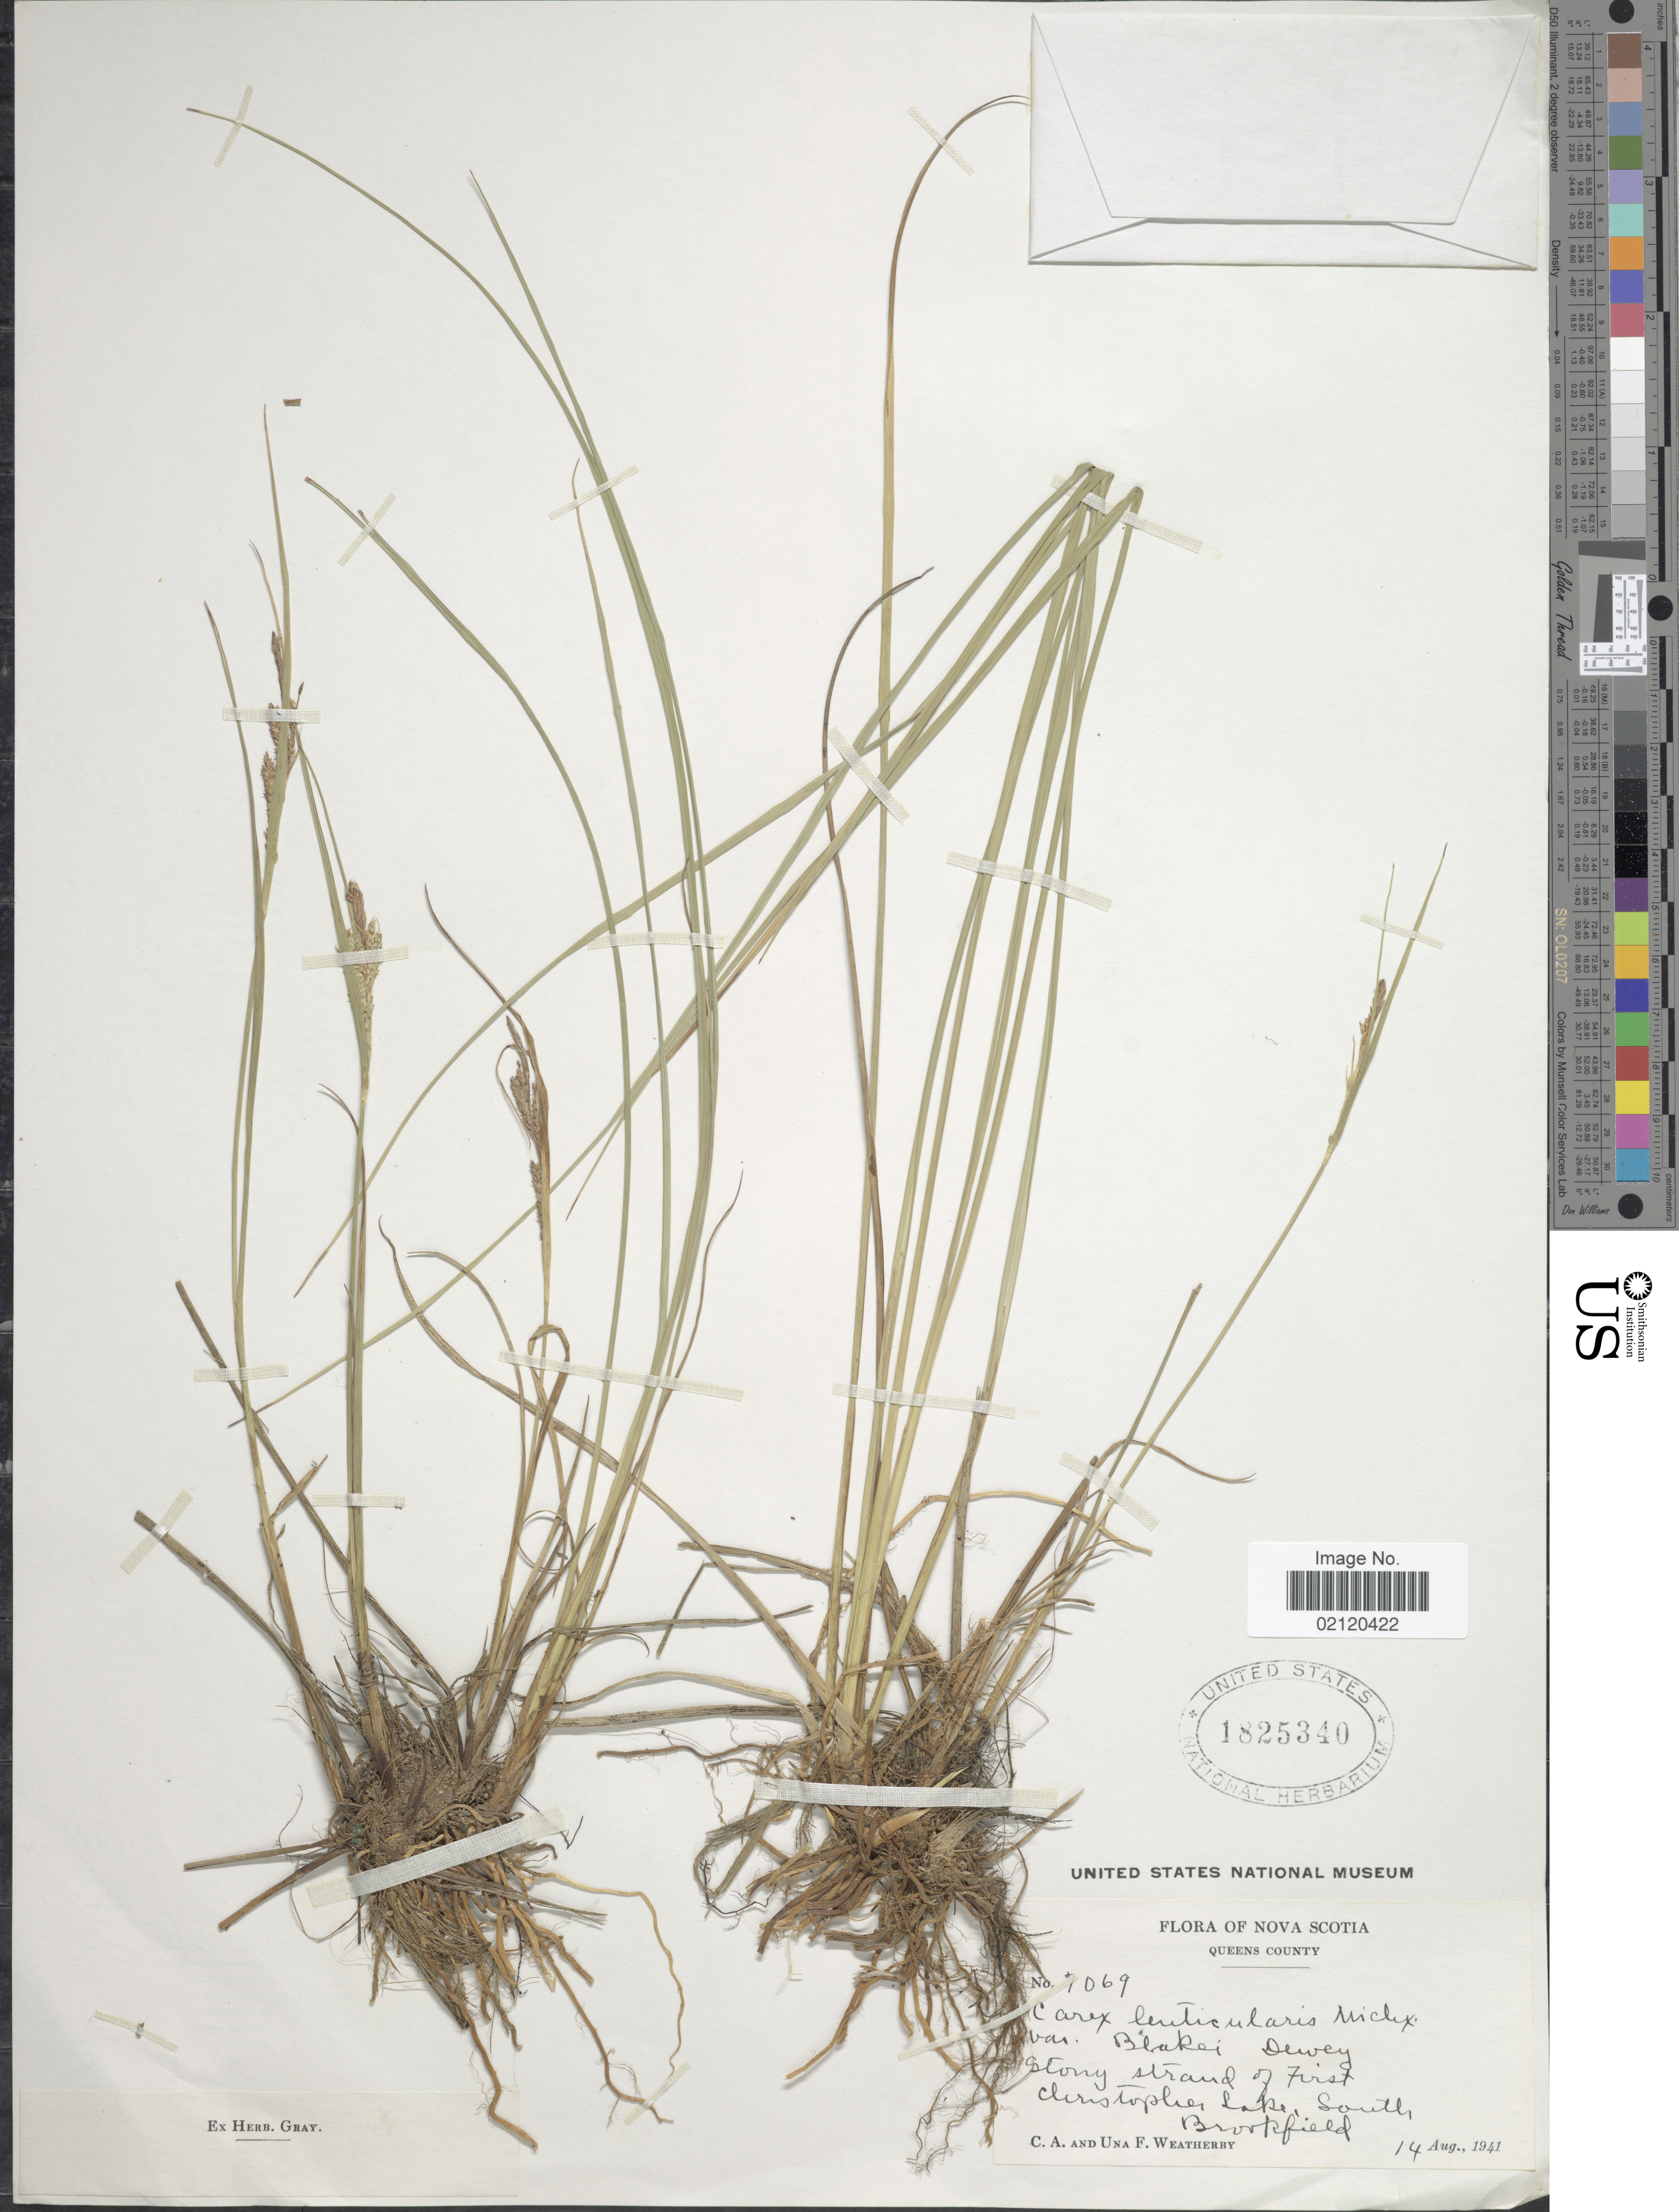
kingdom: Plantae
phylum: Tracheophyta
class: Liliopsida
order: Poales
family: Cyperaceae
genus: Carex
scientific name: Carex lenticularis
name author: Michx.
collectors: C. A. Weatherby & U. Weatherby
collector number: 7069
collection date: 1941-08-14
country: Canada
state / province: Nova Scotia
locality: Queens County, Stony strand of First Christopher Lake, South Brookfield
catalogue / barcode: US 1825340